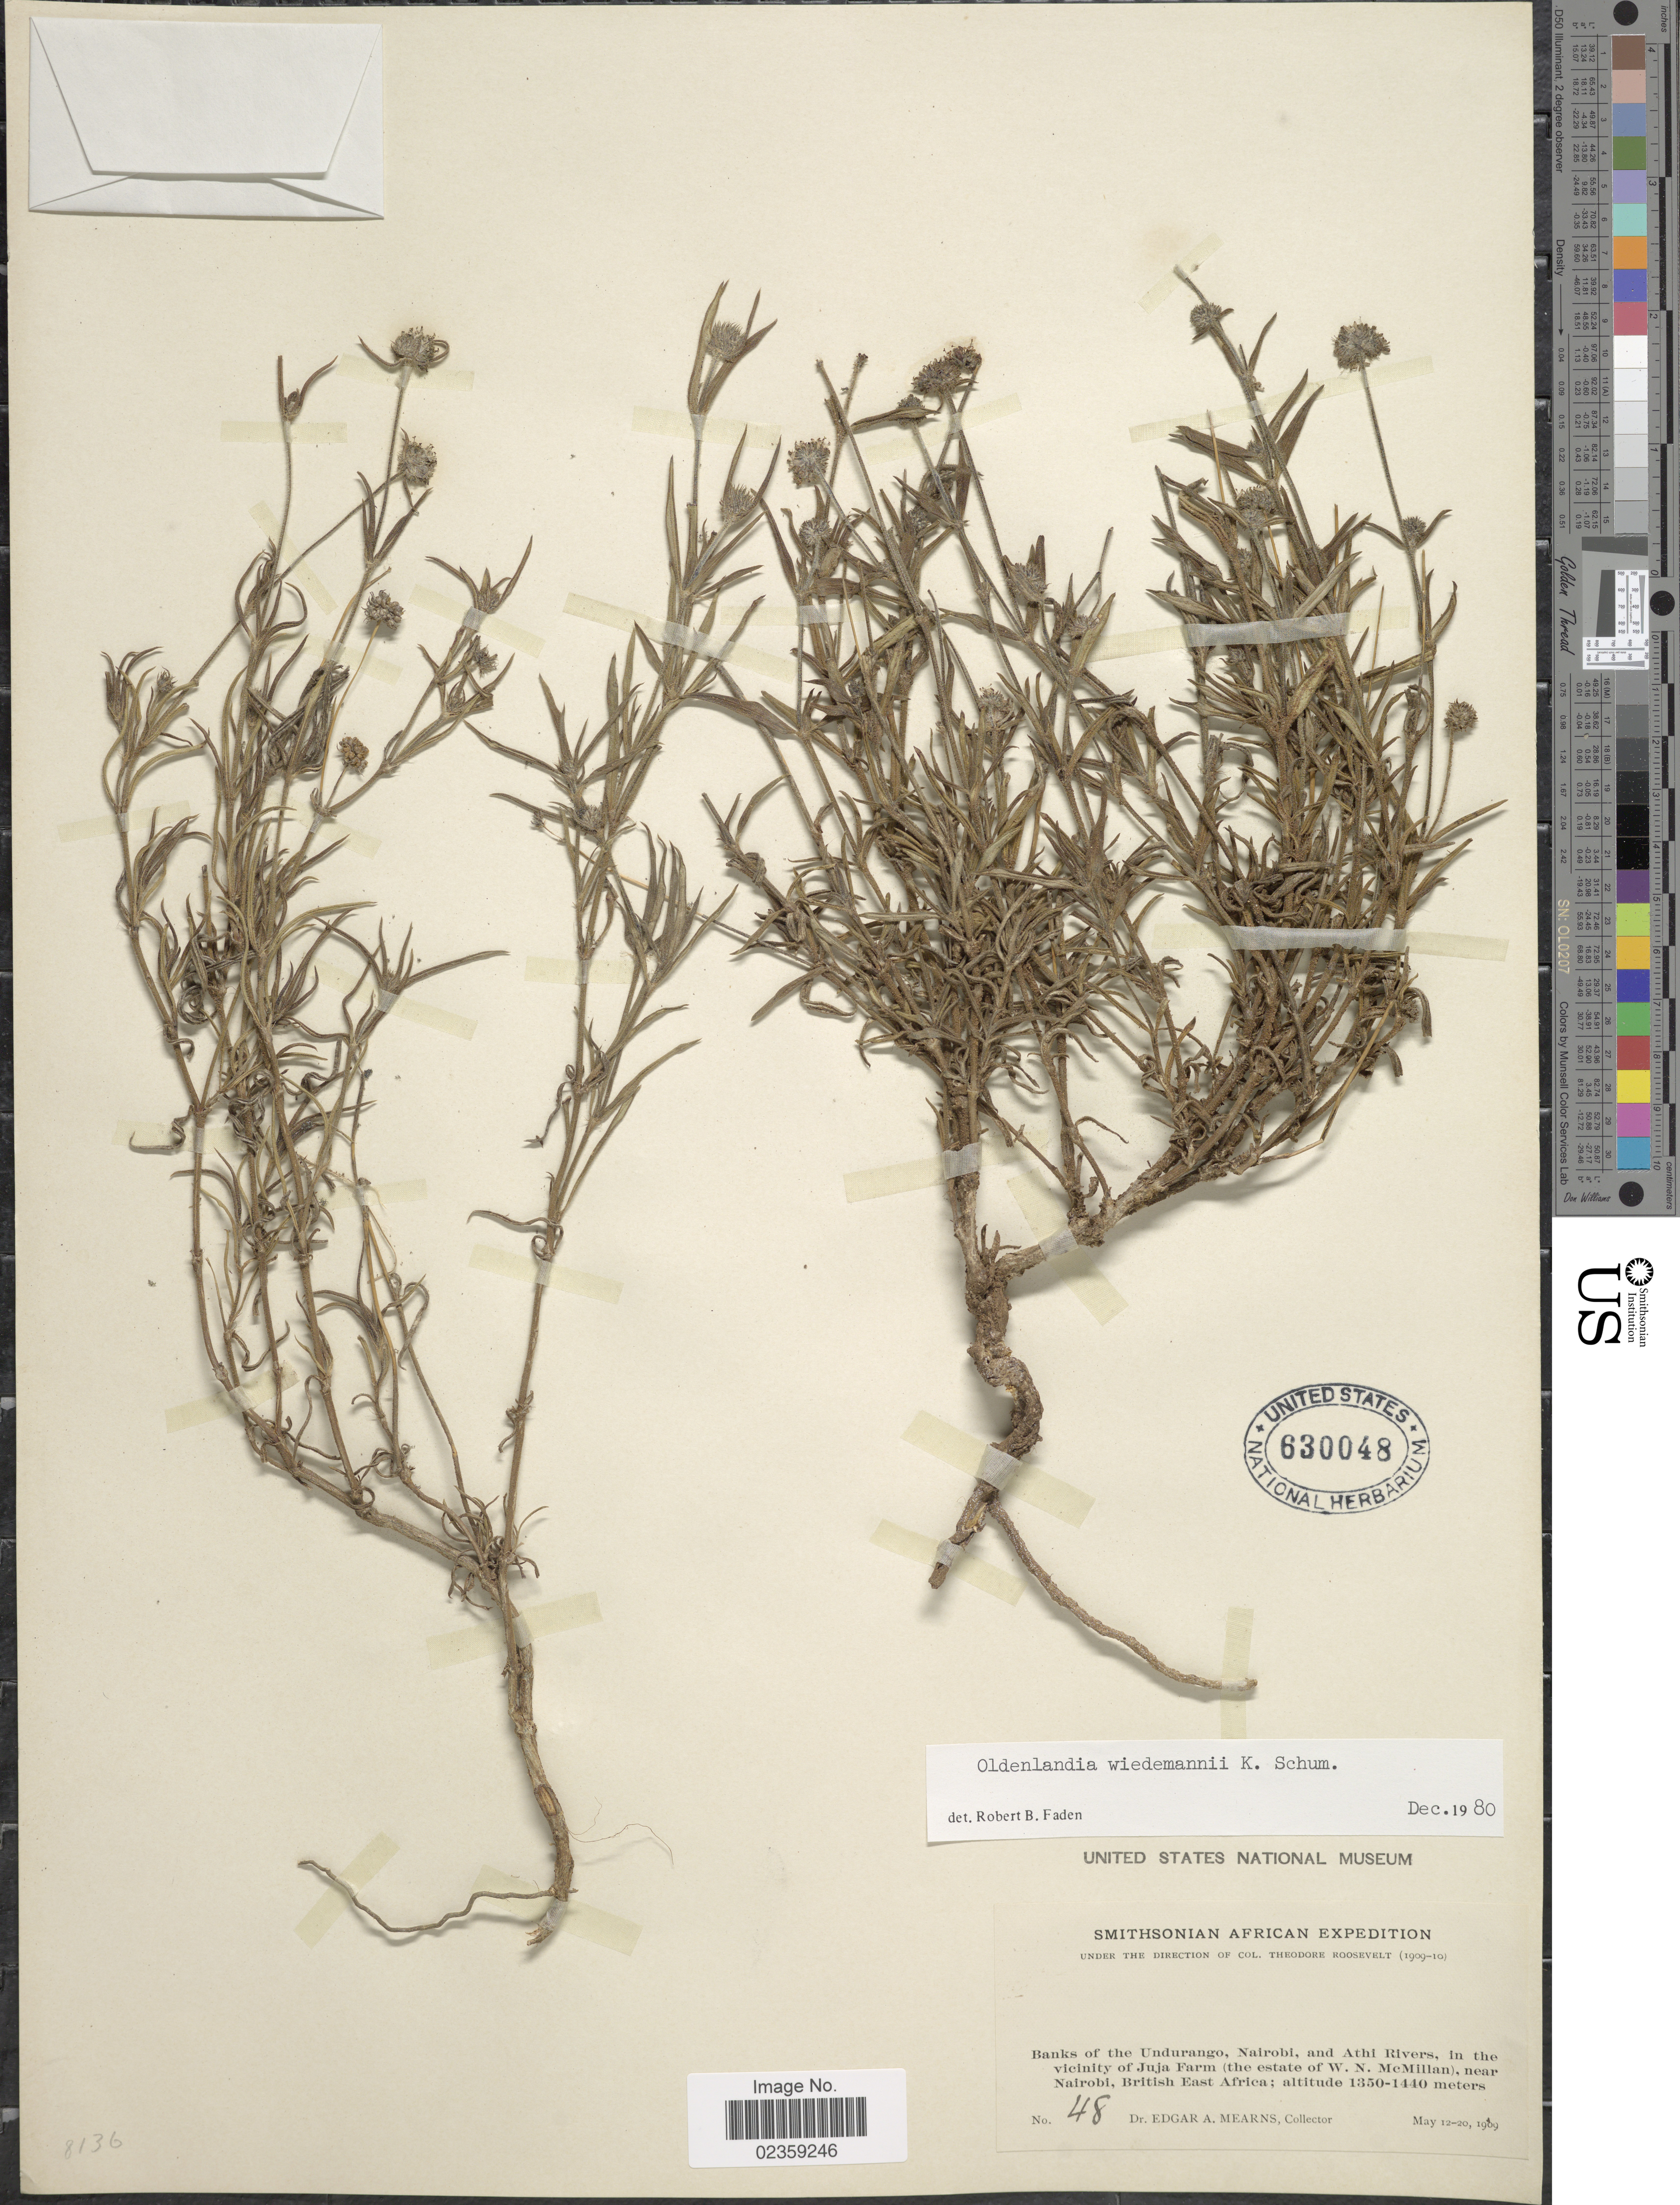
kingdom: Plantae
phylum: Tracheophyta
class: Magnoliopsida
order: Gentianales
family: Rubiaceae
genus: Oldenlandia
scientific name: Oldenlandia wiedemannii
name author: K. Schum.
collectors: E. A. Mearns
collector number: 48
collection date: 1909-05-12/1909-05-20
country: Kenya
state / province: Nairobi Area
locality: Banks of the Undurango, Nairobi, and Athi Rivers, in the vicinity of Juja Farm (the estate of W.N. McMillan), near nairobi, British East Africa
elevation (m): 1350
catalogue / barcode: US 630048